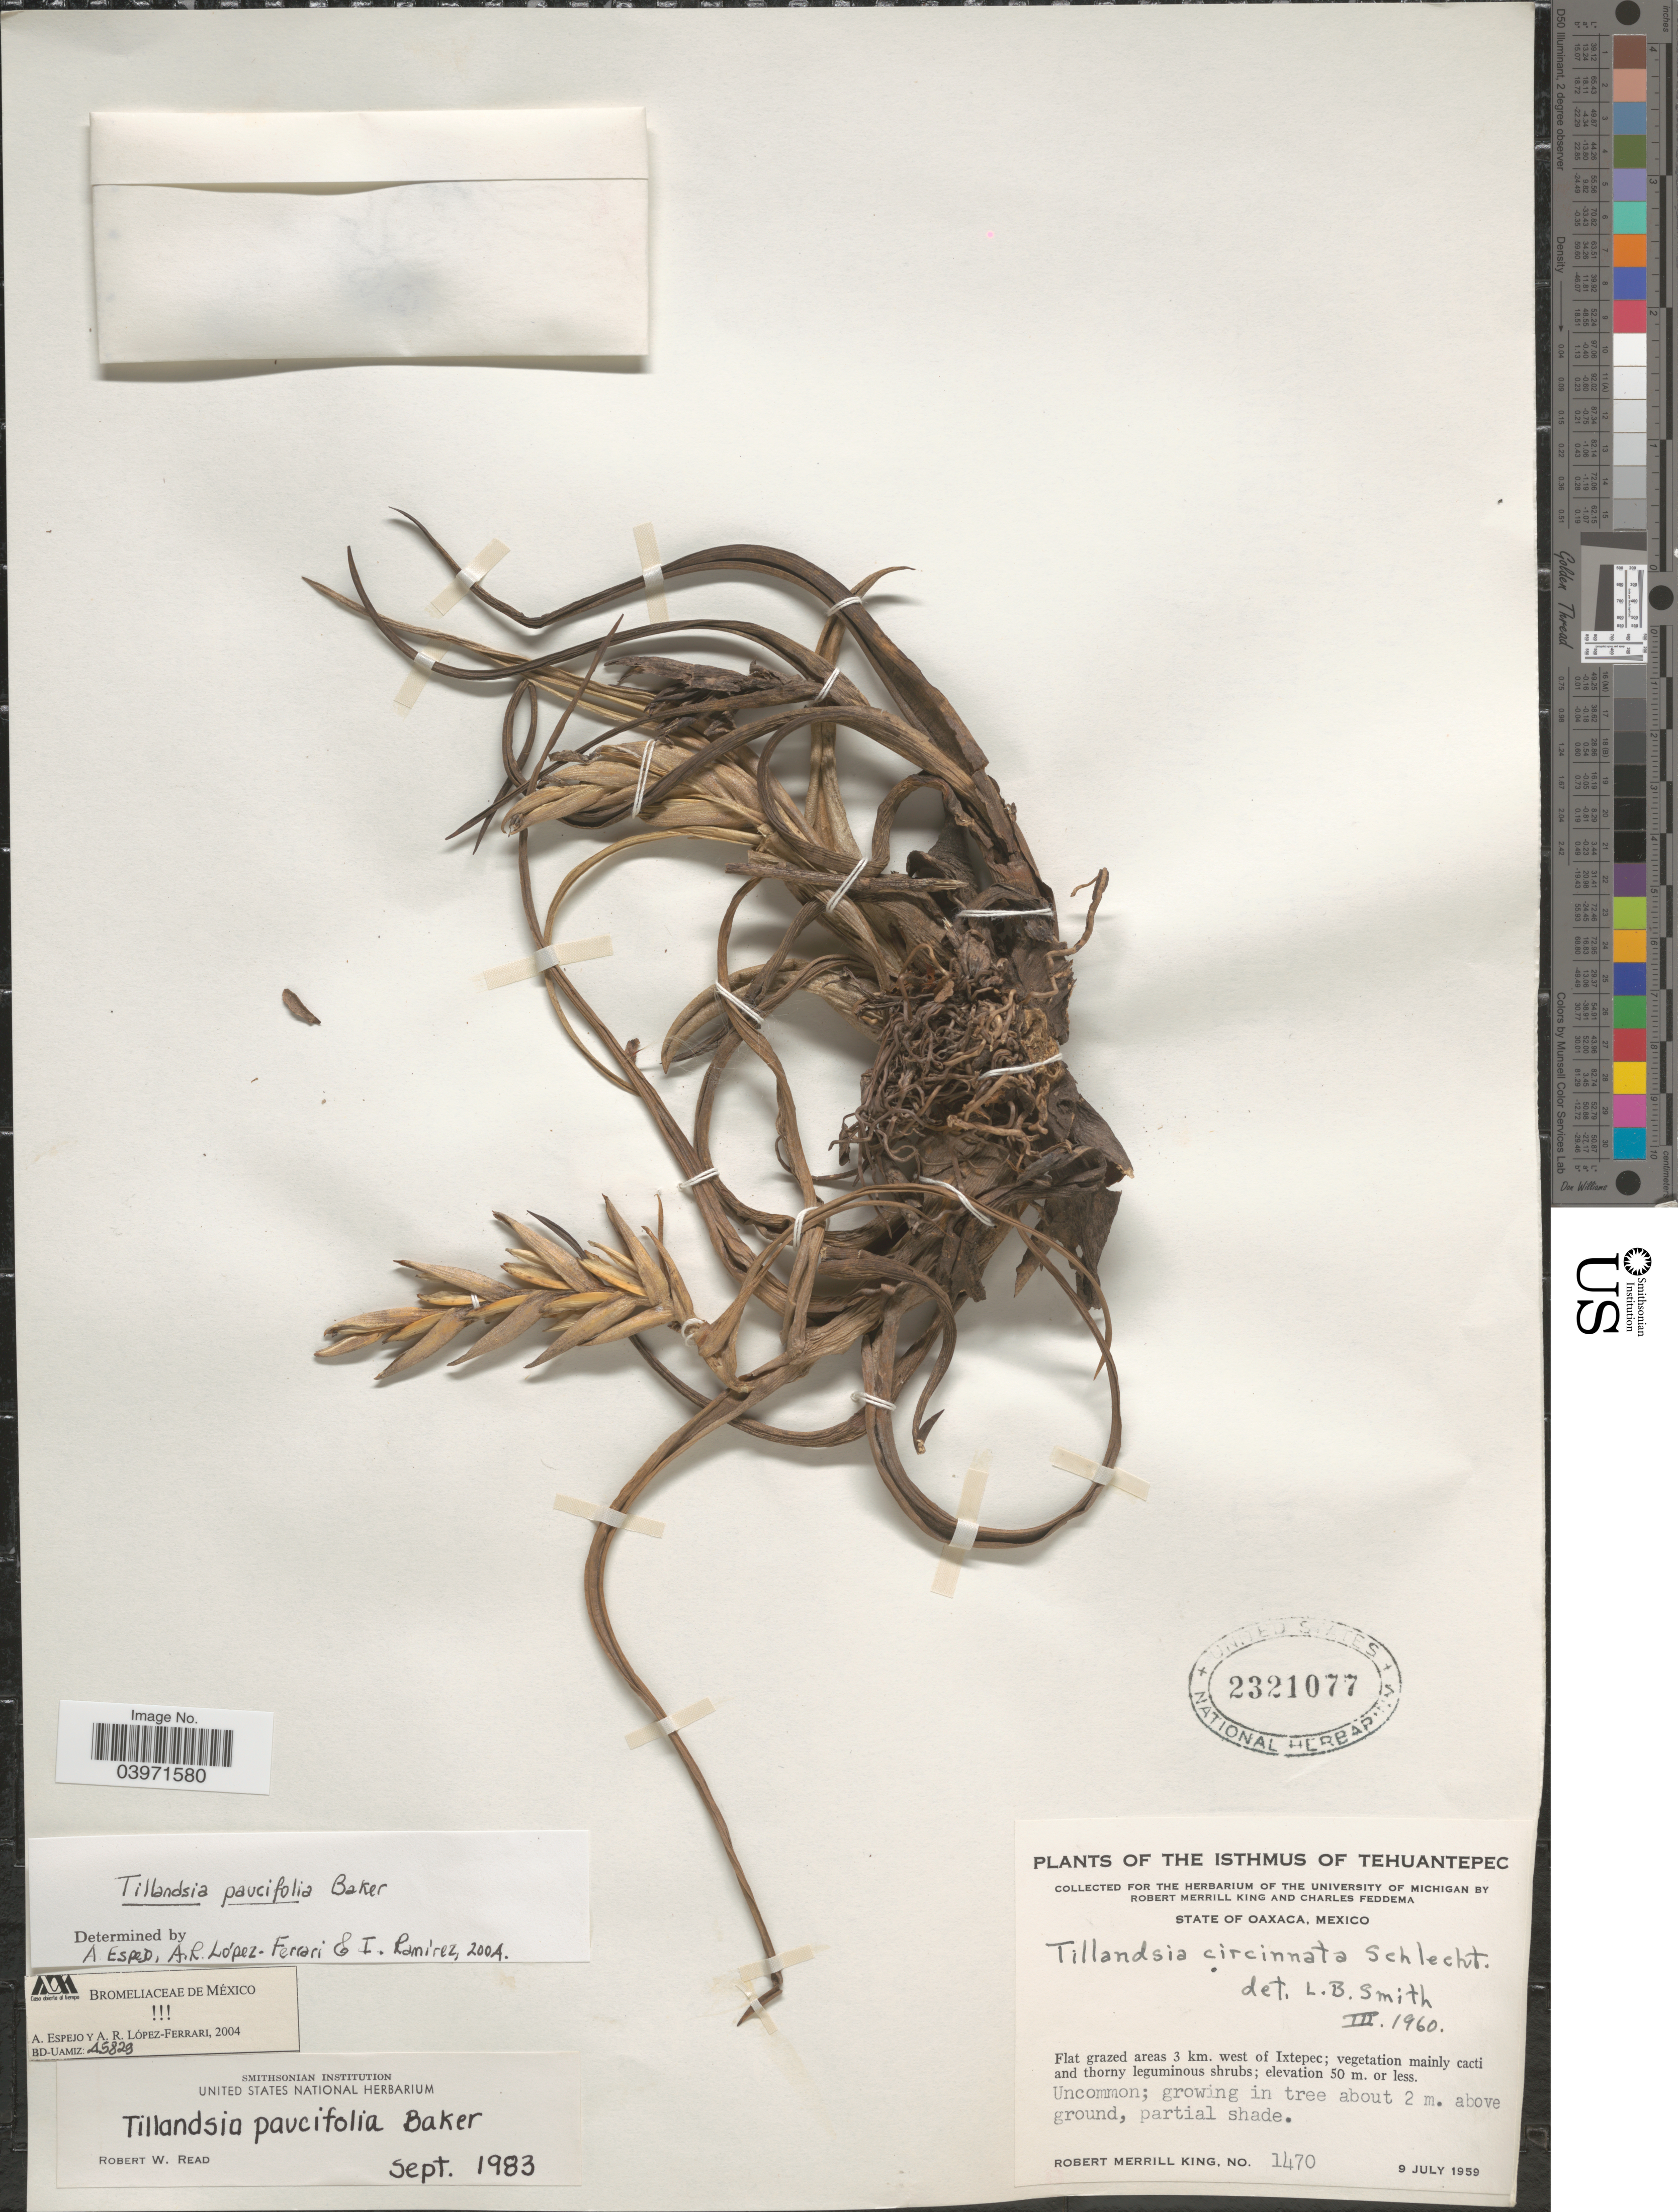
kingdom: Plantae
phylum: Tracheophyta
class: Liliopsida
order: Poales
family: Bromeliaceae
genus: Tillandsia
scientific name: Tillandsia paucifolia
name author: Baker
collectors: R. M. King & C. Feddema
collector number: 1470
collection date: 1959-07-09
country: Mexico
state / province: Oaxaca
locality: The Isthmus of Tehuantepec. Flat grazed areas 3 km, west of Ixtepec.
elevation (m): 50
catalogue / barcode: US 2321077